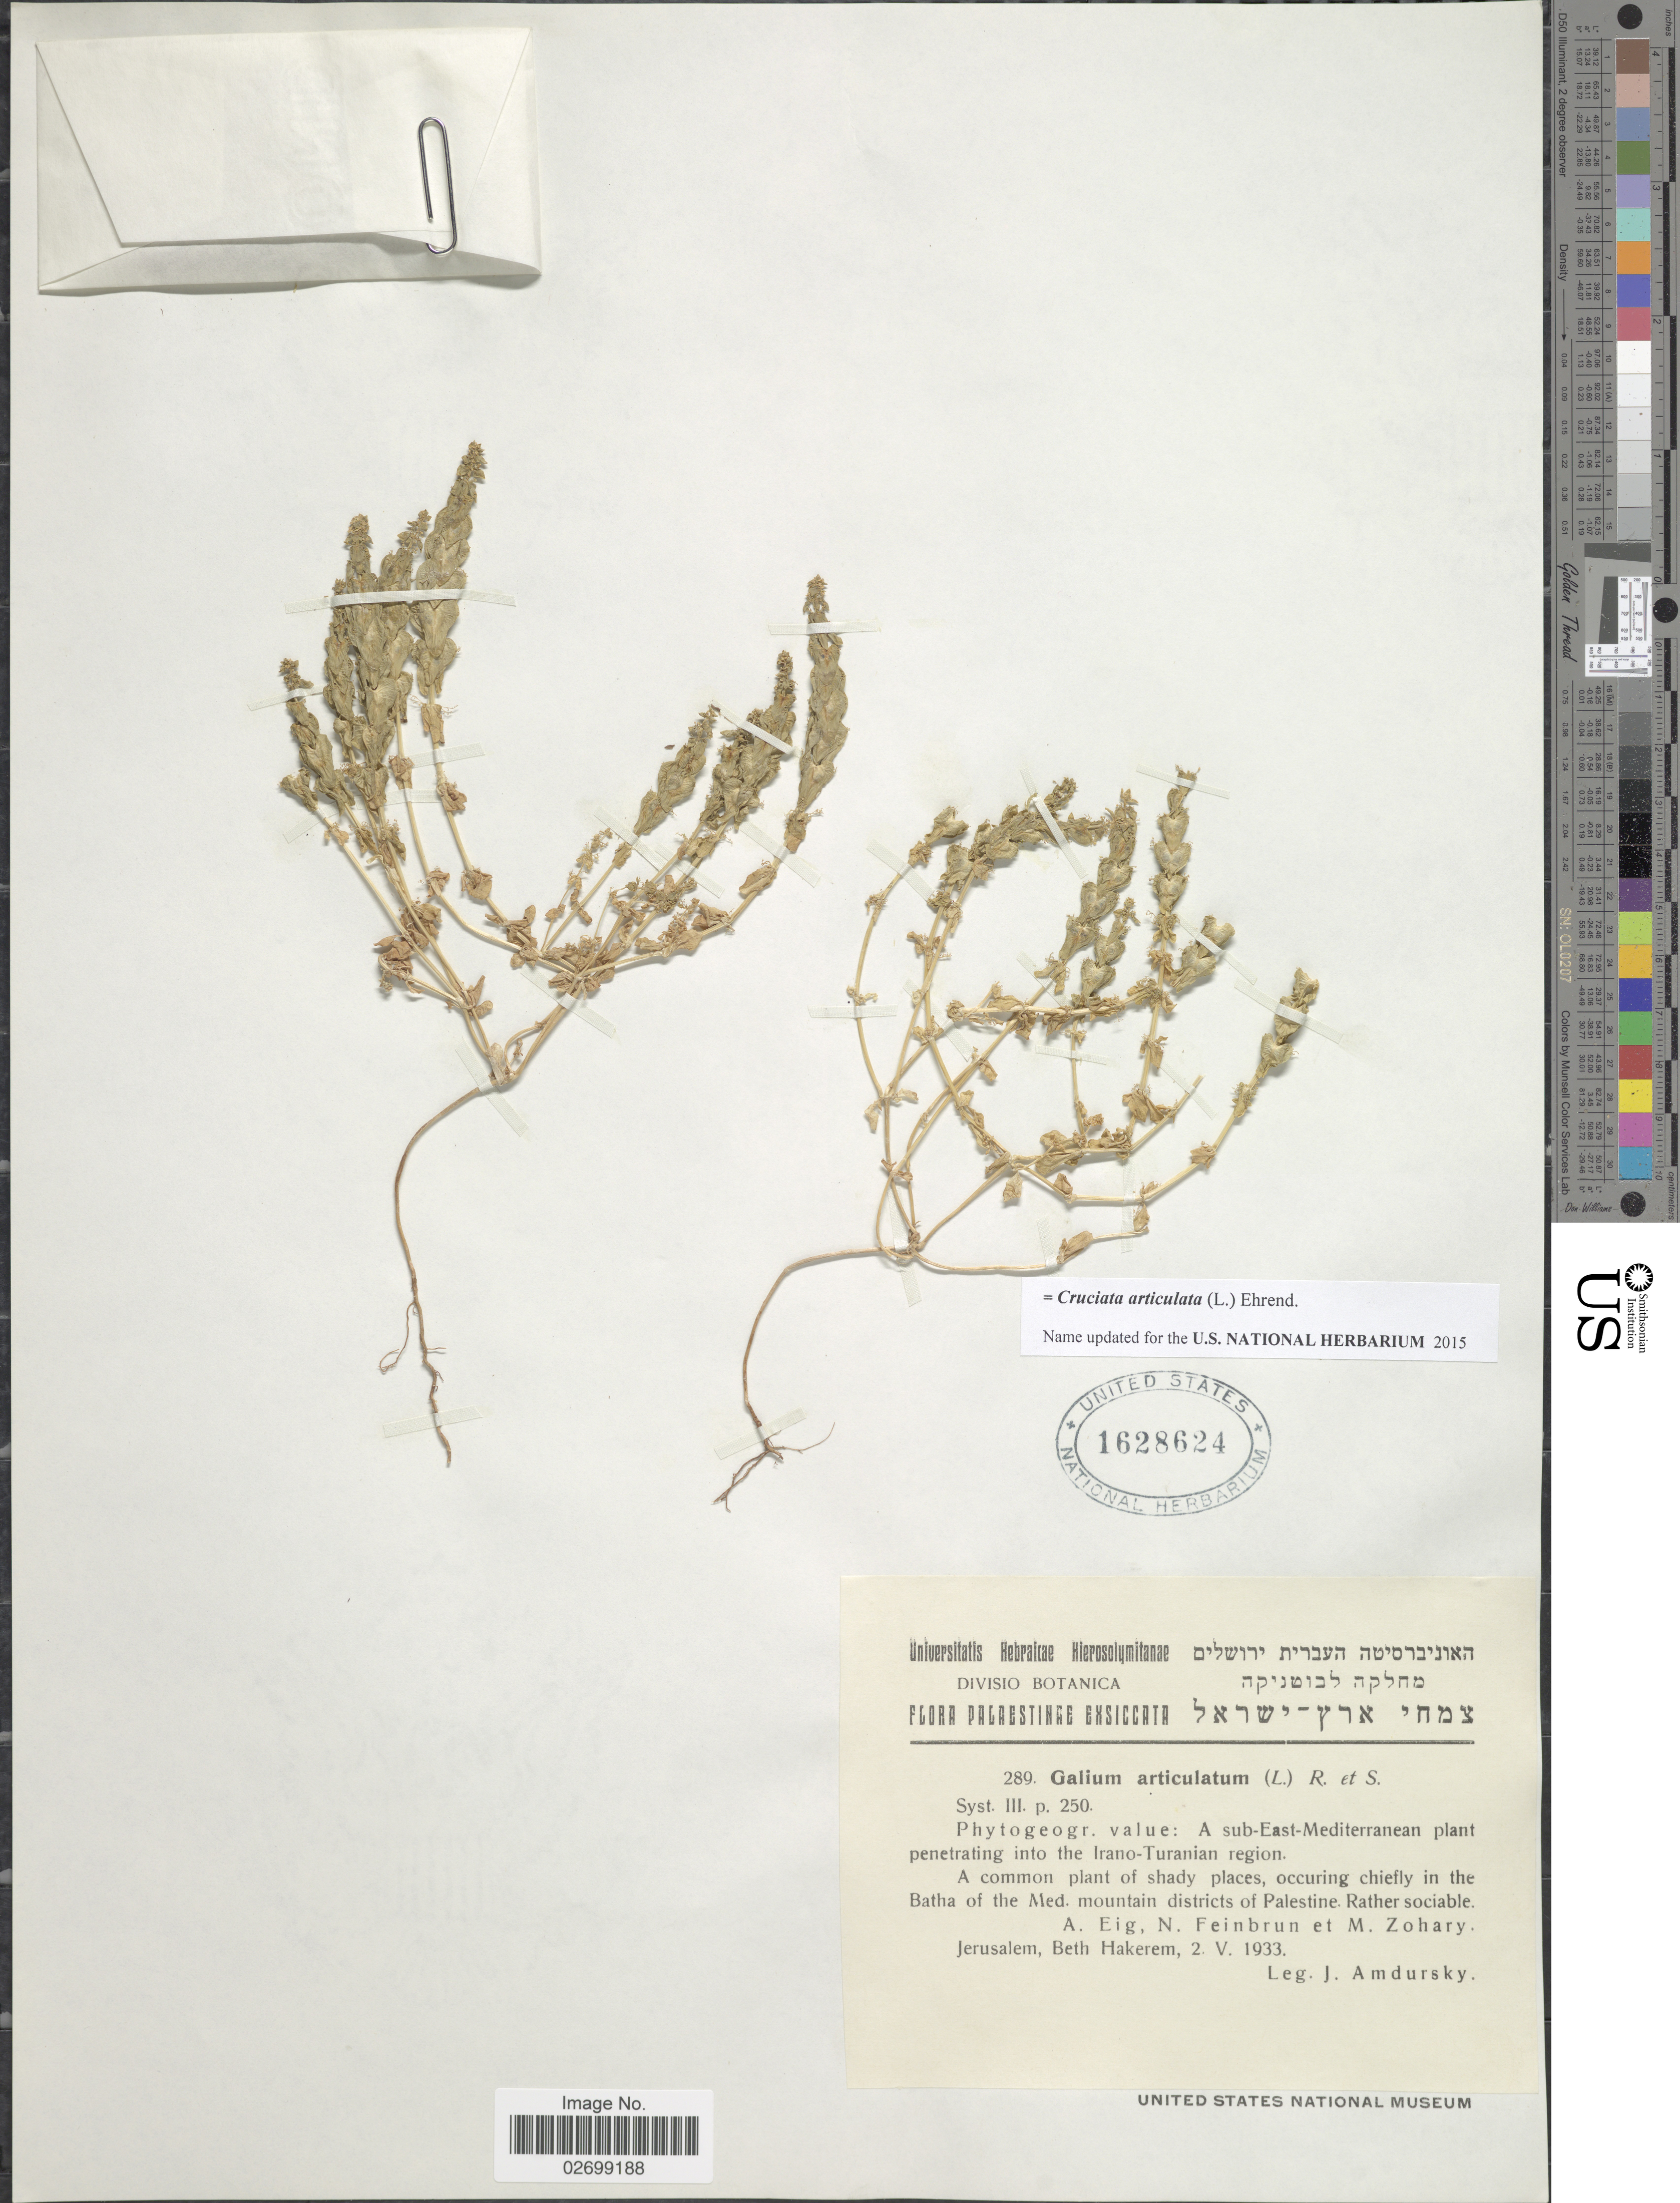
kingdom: Plantae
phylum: Tracheophyta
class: Magnoliopsida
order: Gentianales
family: Rubiaceae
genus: Cruciata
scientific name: Cruciata articulata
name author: (L.) Ehrend.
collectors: I. Amdursky, A. Eig, N. Feinbrun & M. Zohary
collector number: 289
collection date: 1933-05-02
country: Israel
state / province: Jerusalem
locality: Palaestinae, in the Batha of the Med. mountain districts of Palestine, Beth, Hakerem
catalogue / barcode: US 1628624